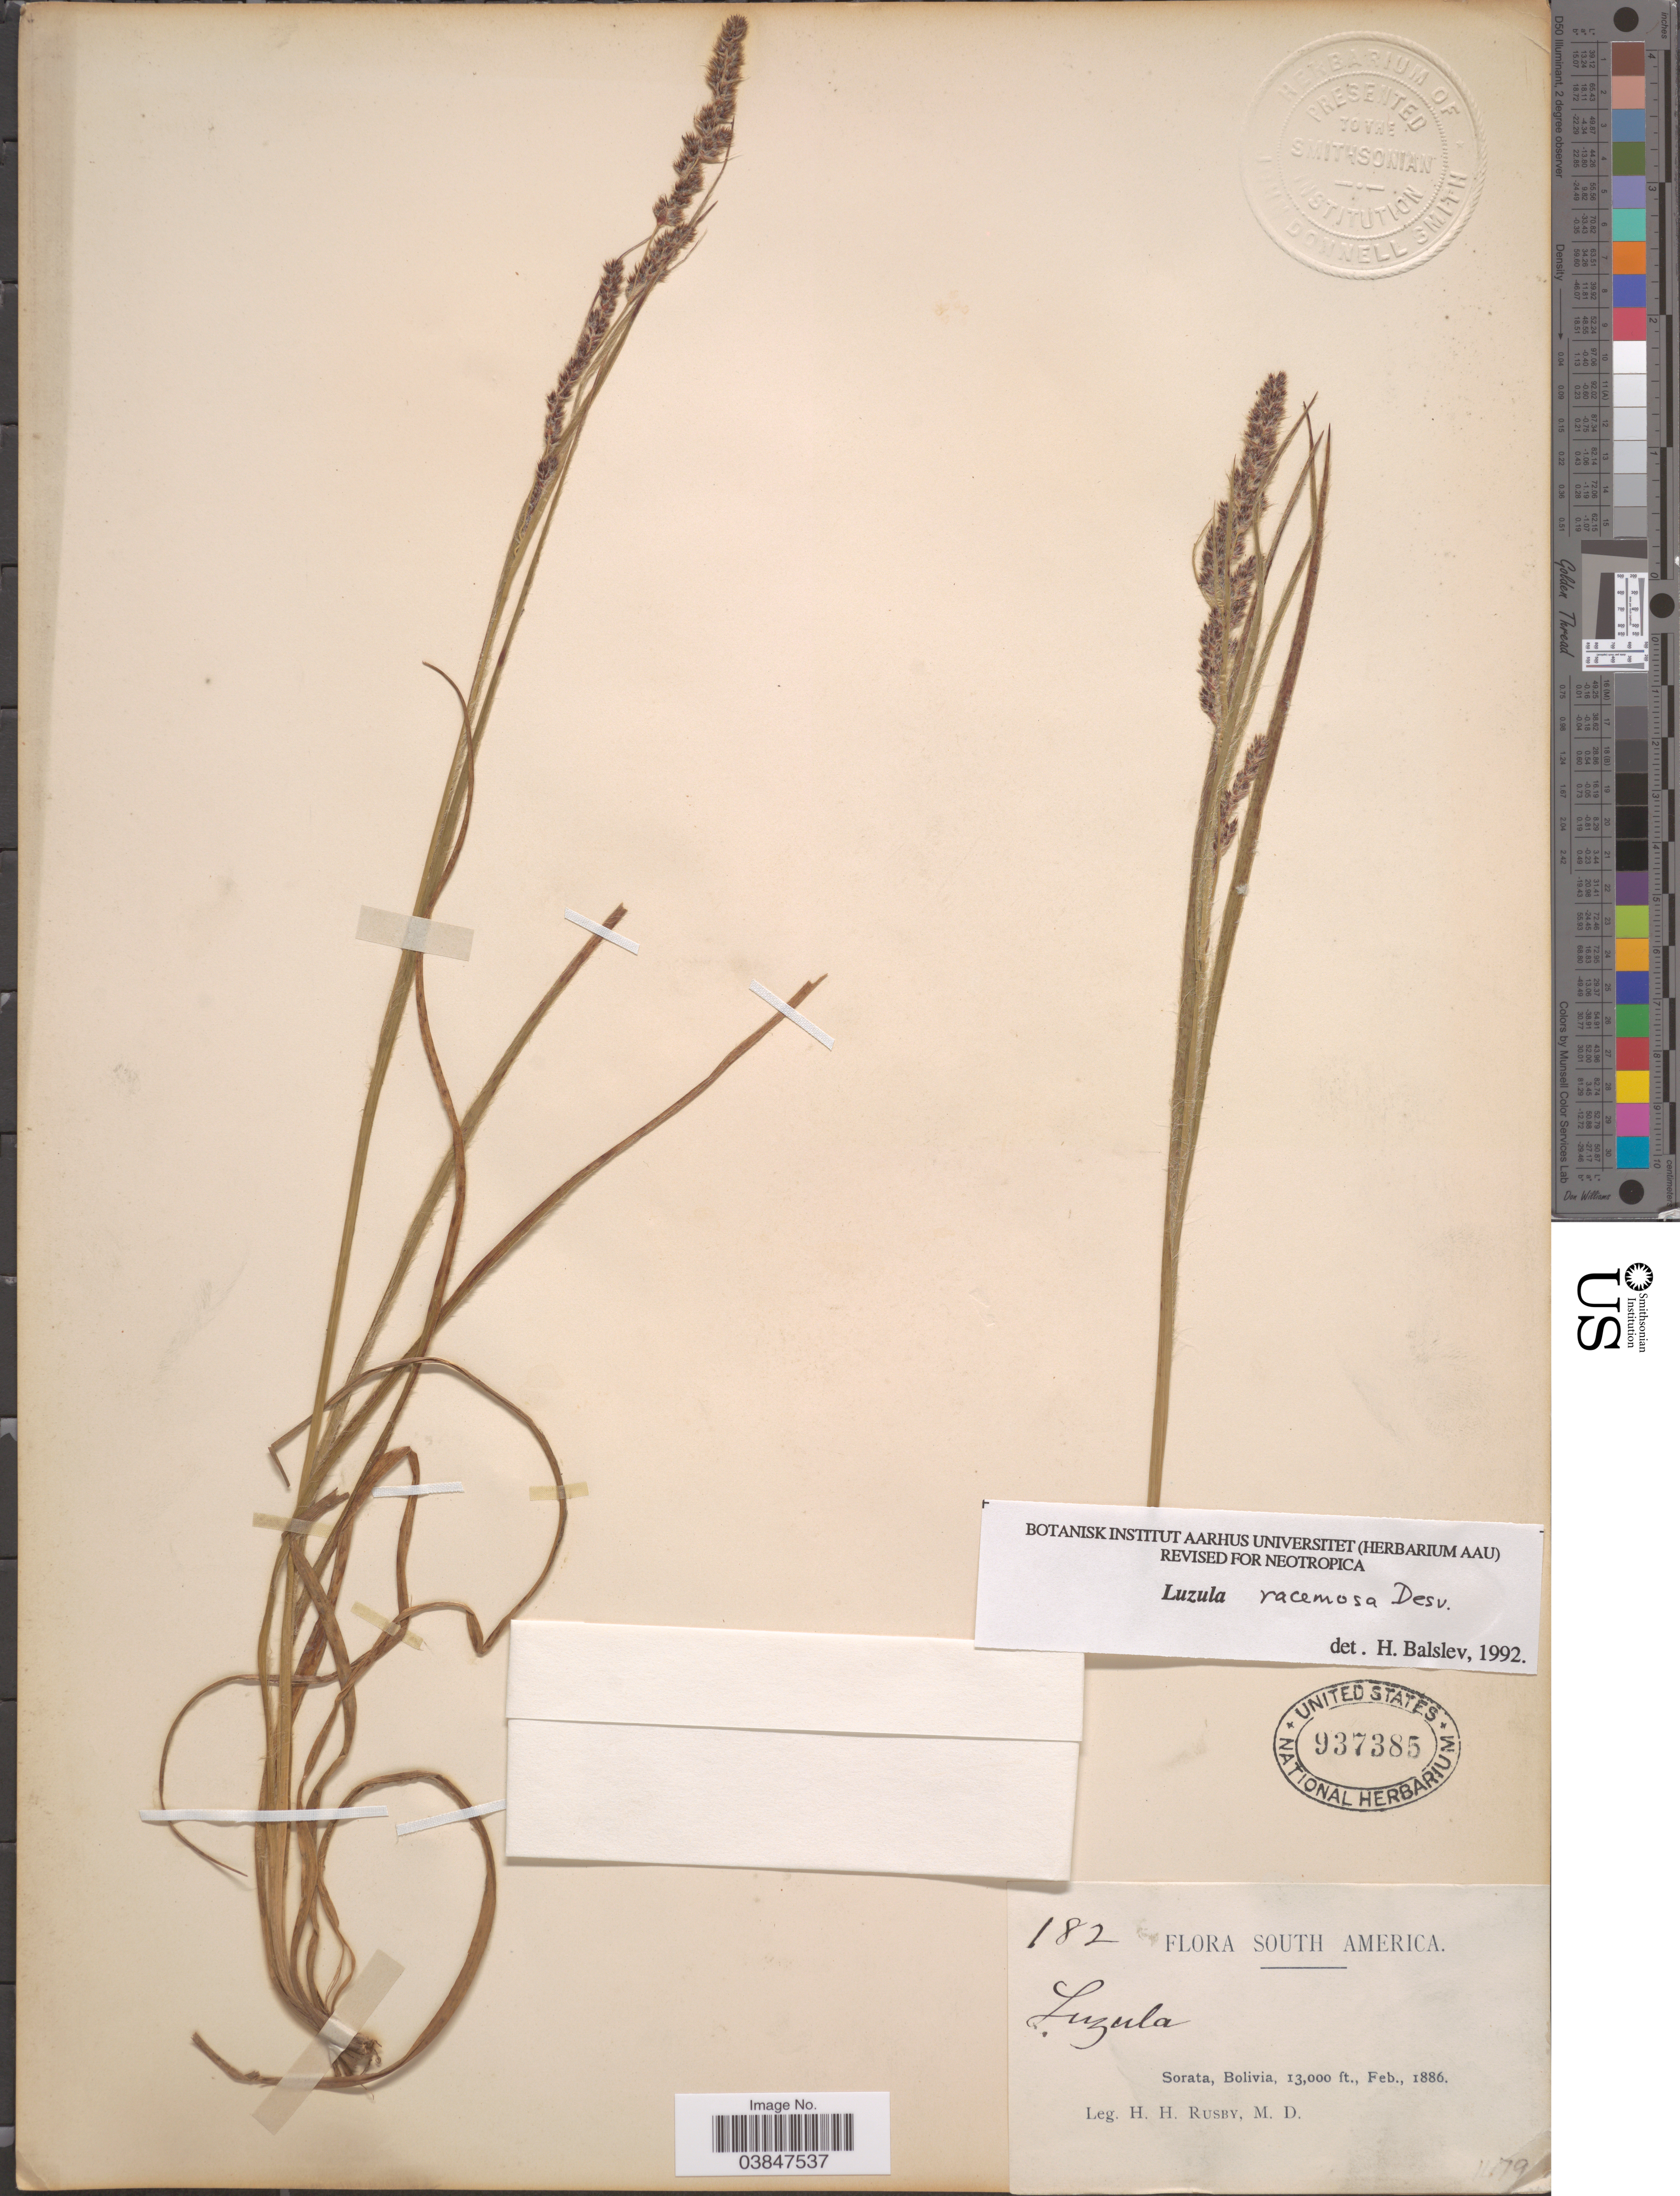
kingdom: Plantae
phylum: Tracheophyta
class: Liliopsida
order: Poales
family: Juncaceae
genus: Luzula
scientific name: Luzula racemosa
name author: Desv.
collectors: H. H. Rusby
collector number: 182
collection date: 1886-02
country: Bolivia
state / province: La Páz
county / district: Larecaja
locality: Sorata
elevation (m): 3962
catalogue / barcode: US 937385